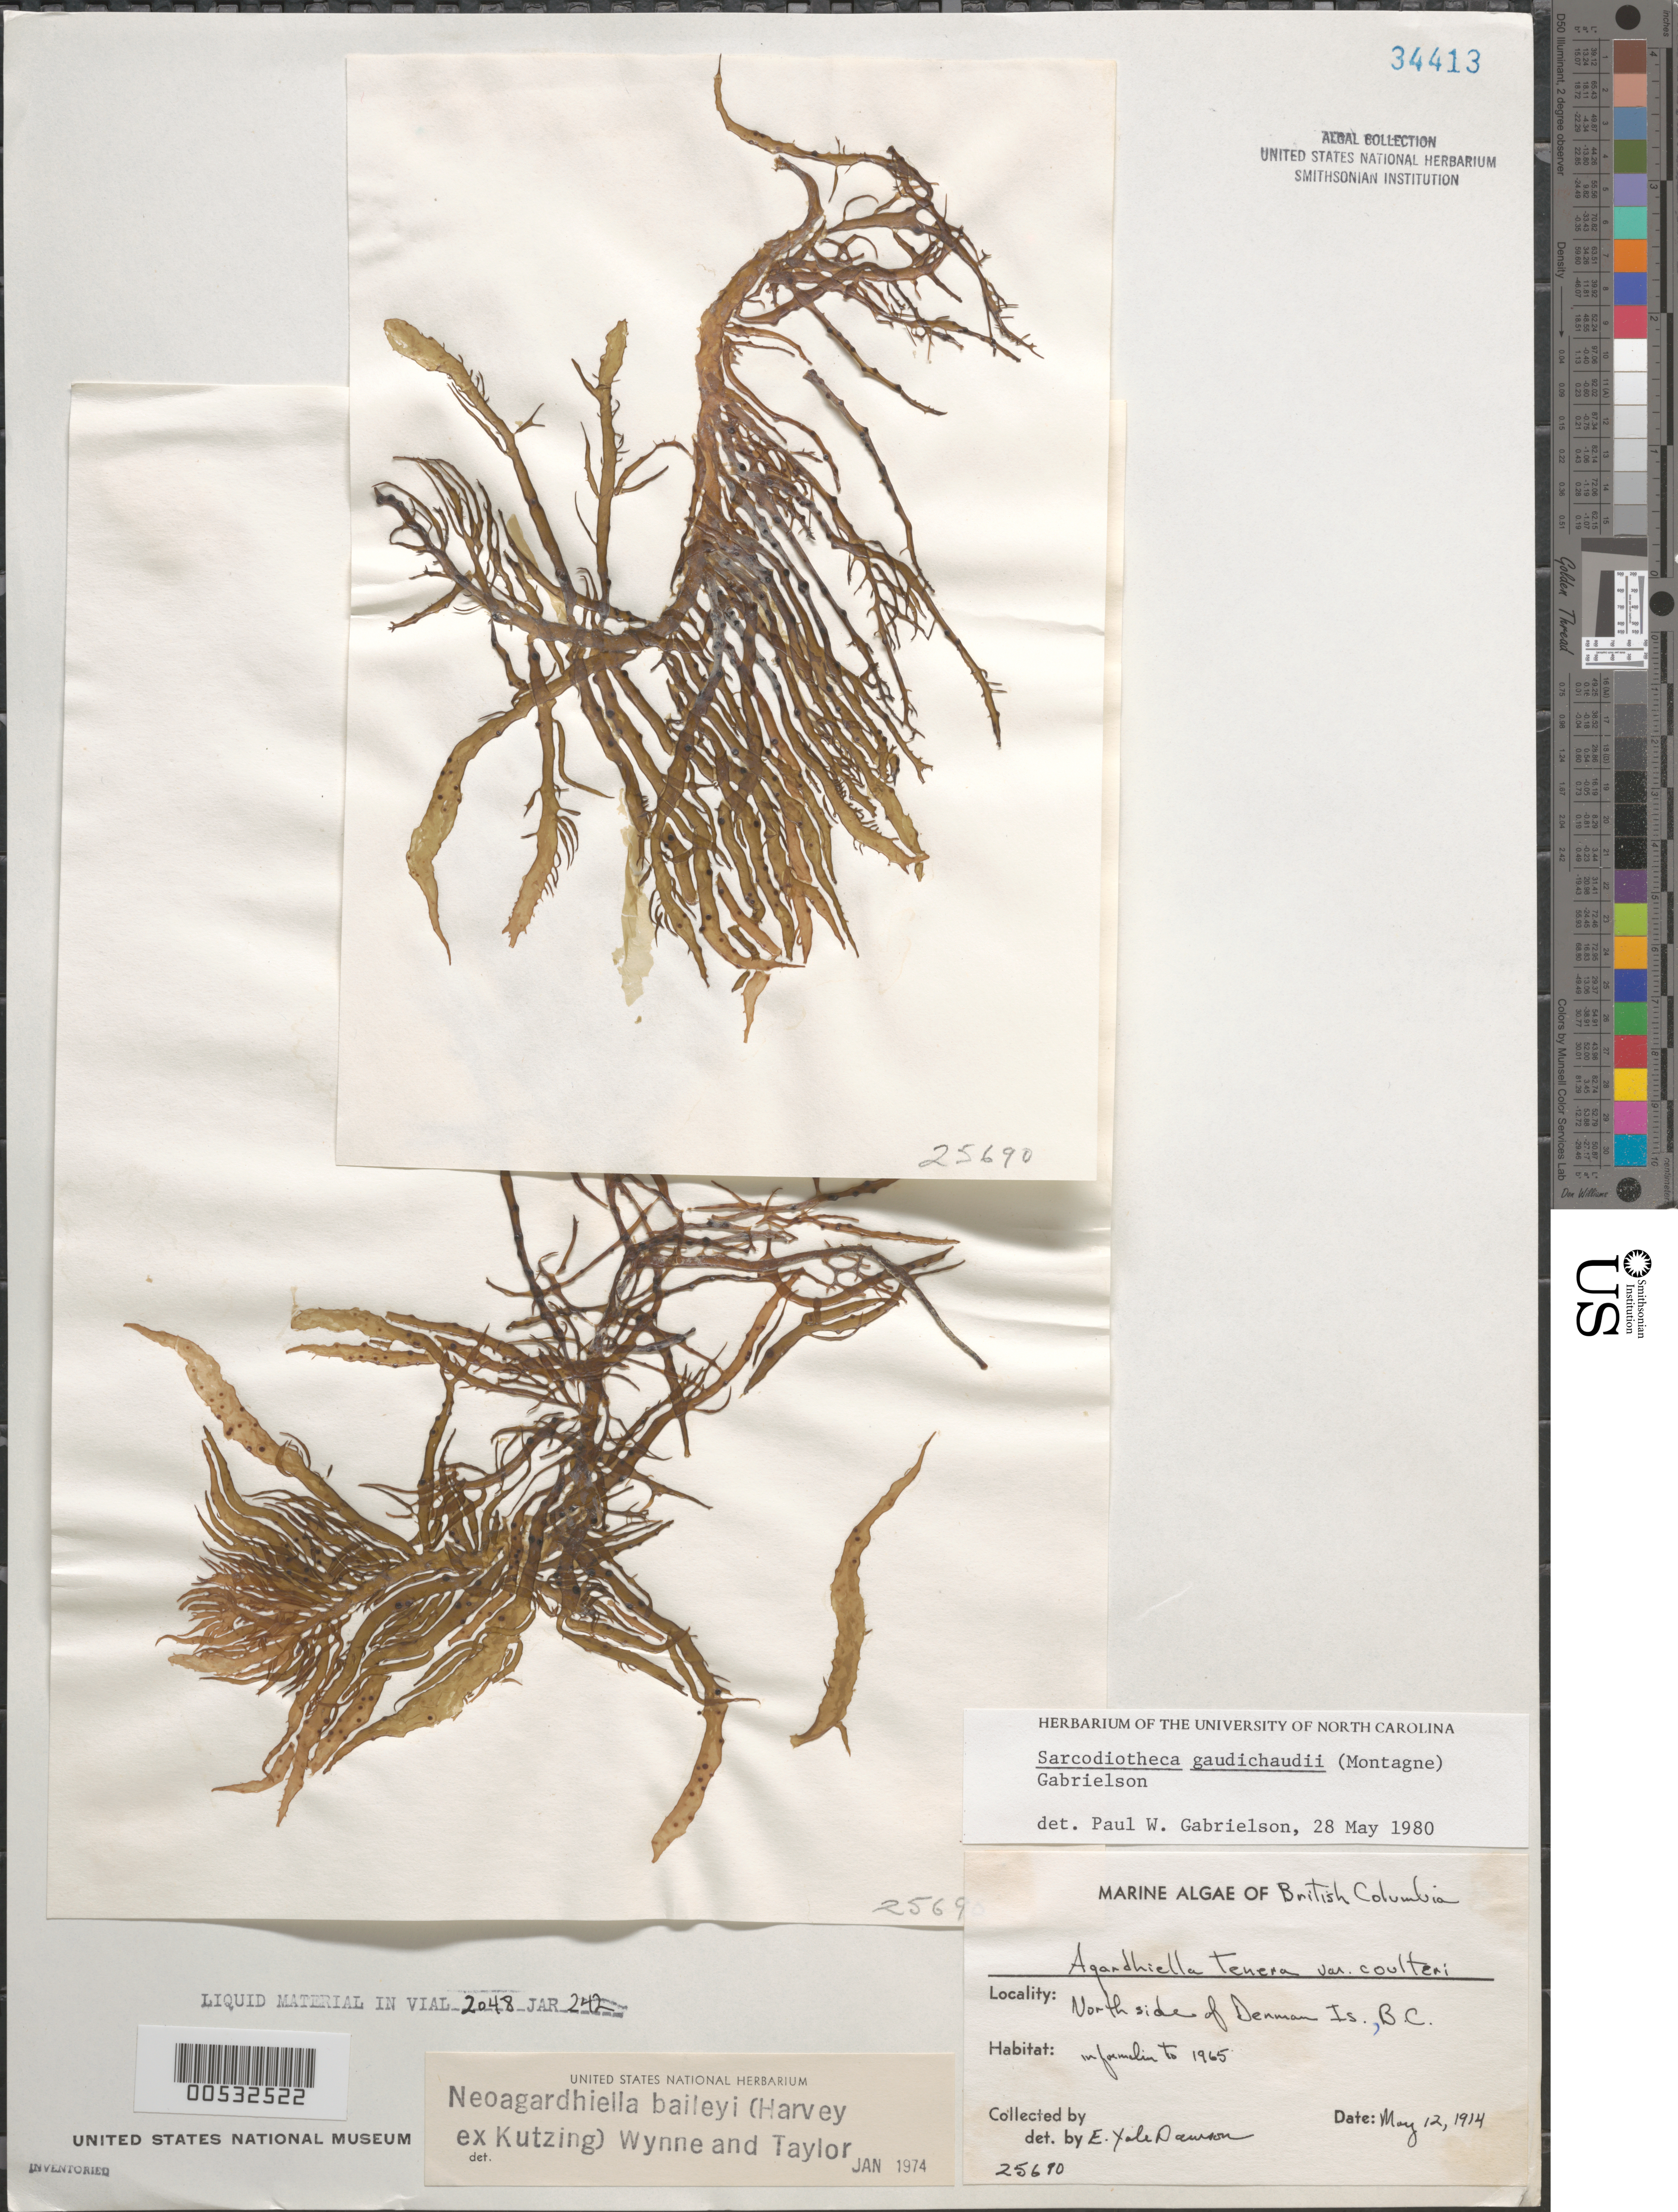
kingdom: Plantae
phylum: Rhodophyta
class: Florideophyceae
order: Gigartinales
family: Solieriaceae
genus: Sarcodiotheca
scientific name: Sarcodiotheca gaudichaudii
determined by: Gabrielson, P. W.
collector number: EYD 25690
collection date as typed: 12 May 1914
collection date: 1914-05-12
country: Canada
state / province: British Columbia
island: Denman Island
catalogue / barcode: US 34413